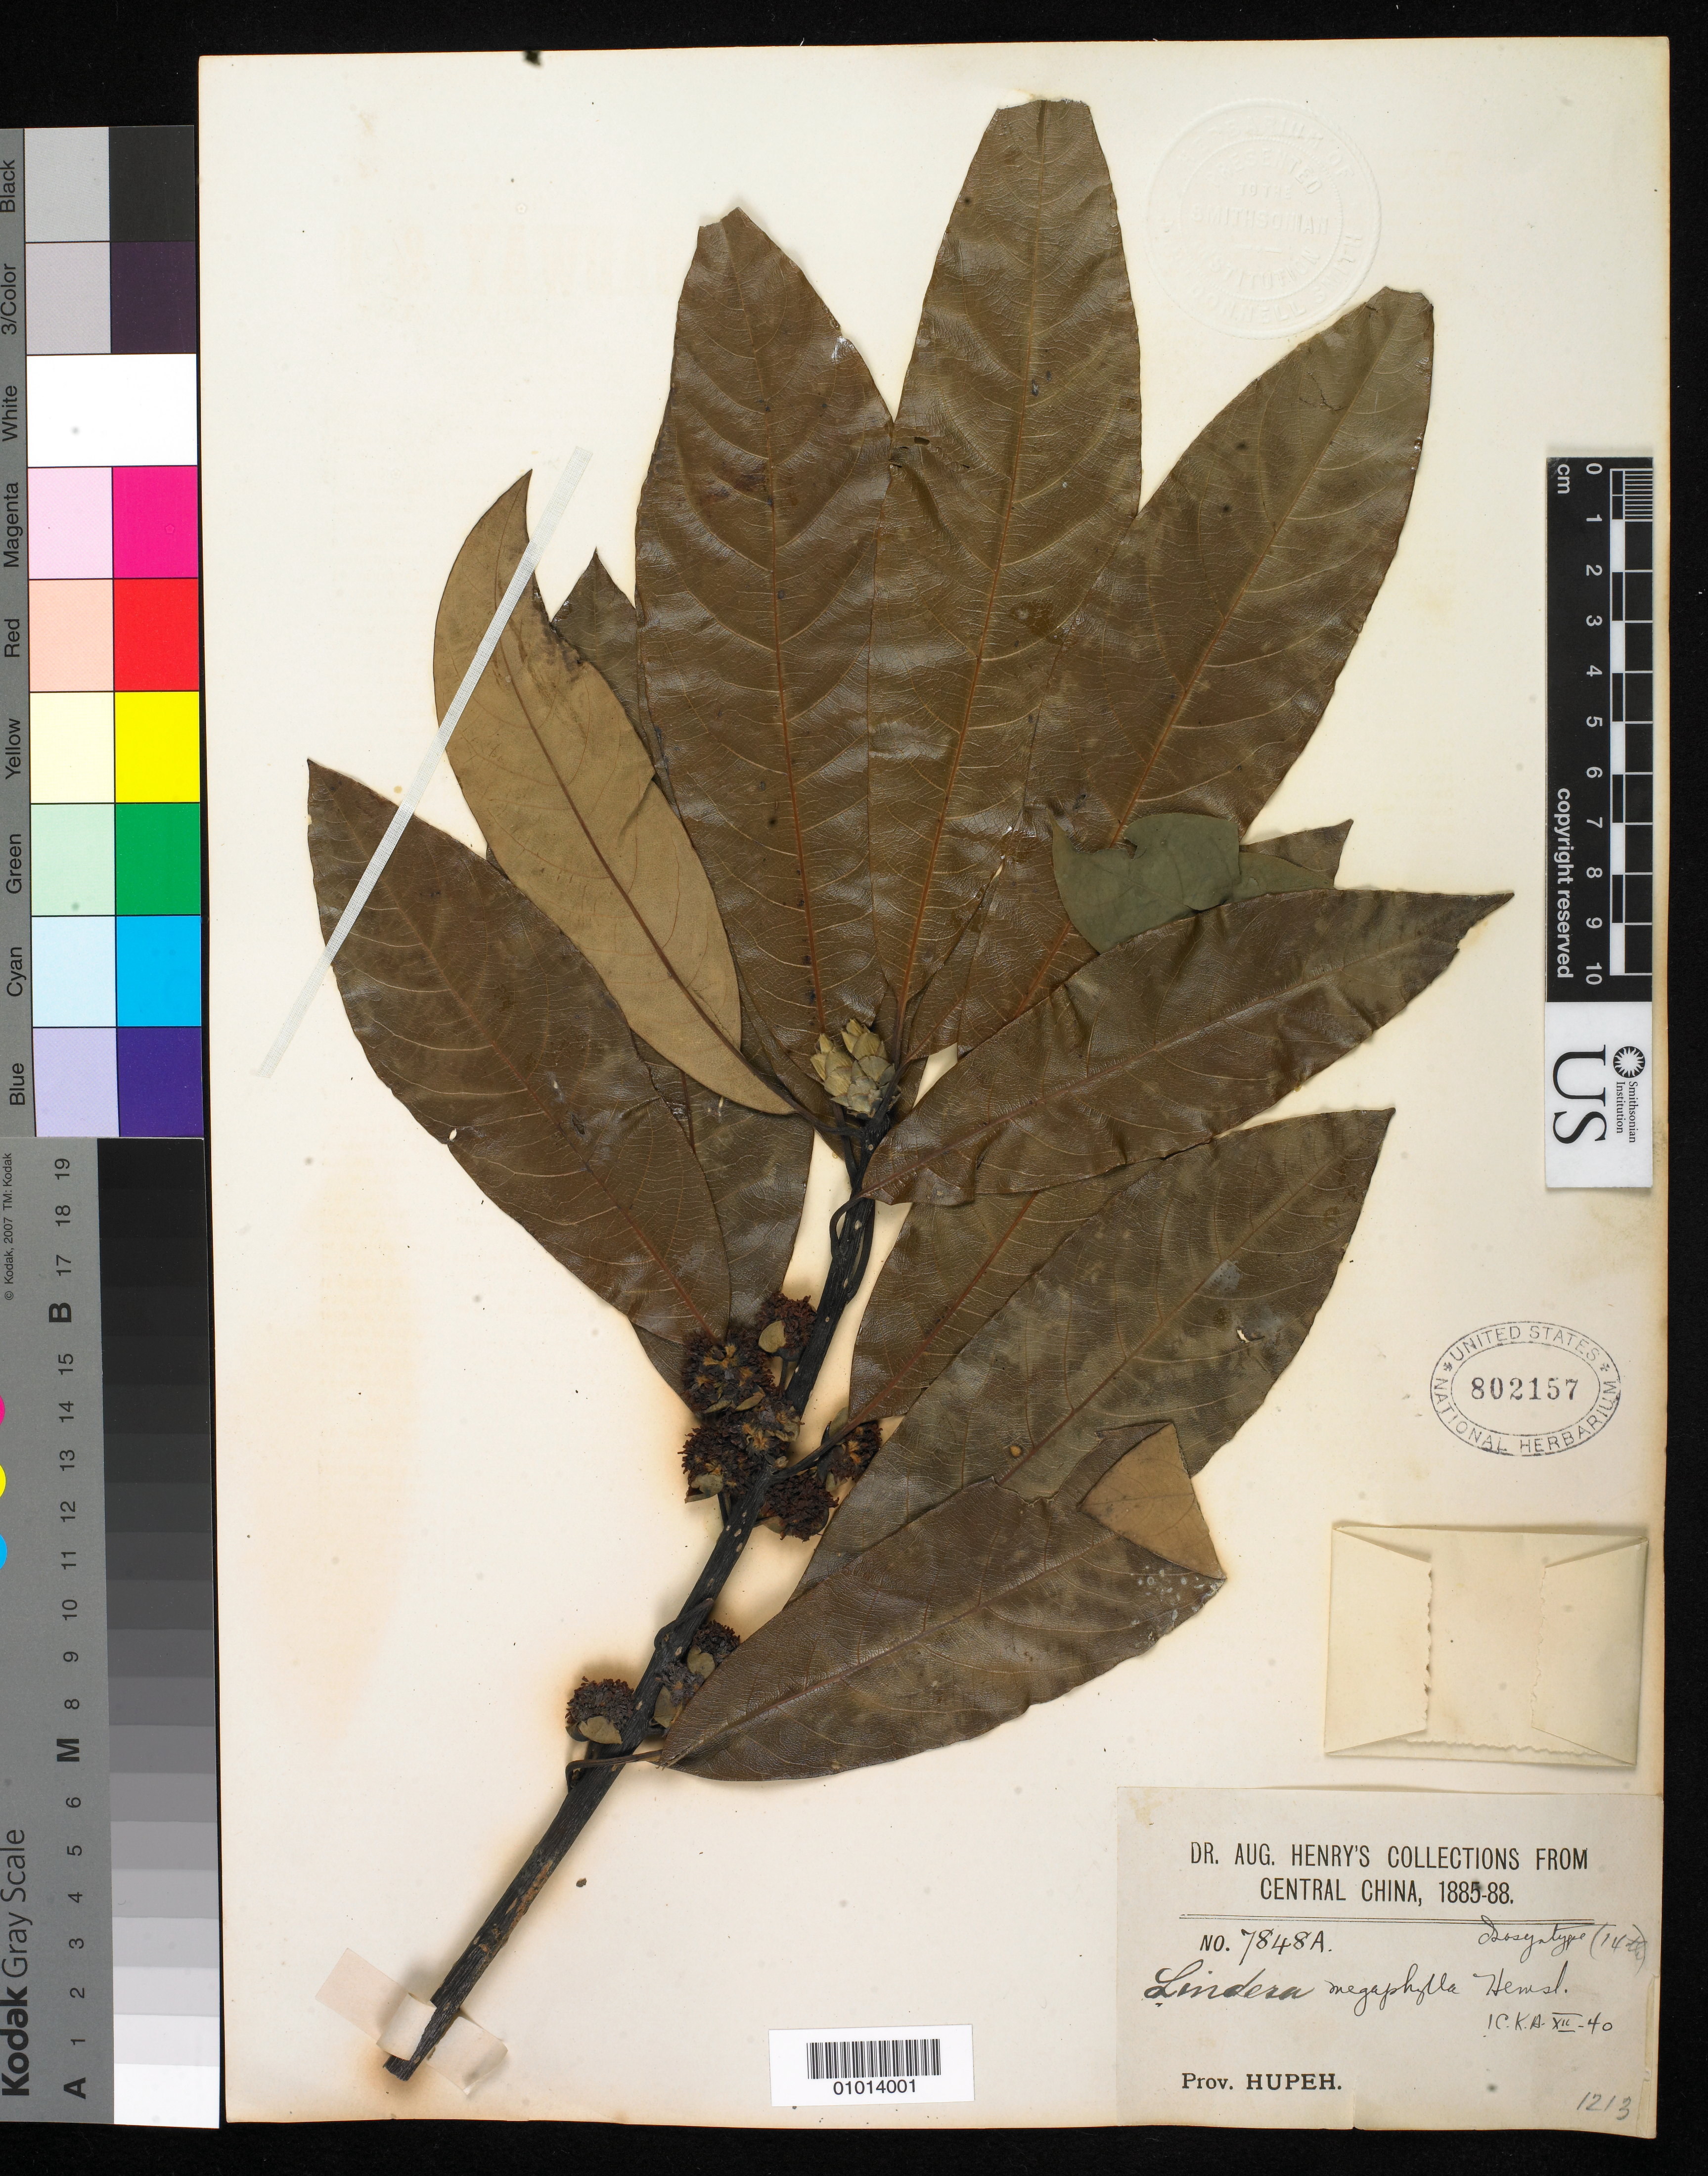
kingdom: Plantae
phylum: Tracheophyta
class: Magnoliopsida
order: Laurales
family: Lauraceae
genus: Lindera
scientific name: Lindera megaphylla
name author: Hemsl.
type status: Isosyntype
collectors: A. Henry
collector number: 7848 A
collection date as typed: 1885 to -- --- 1888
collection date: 1885/1888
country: China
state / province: Hubei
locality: Prov. Hupeh.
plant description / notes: Also a type of Benzoin grandifolium Rehder, nom. nov.; Specimen ex John Donnell Smith herbarium.; Replacement name for Lindera megaphylla Hemsl., non Benzoin megaphyllum Kuntze (1891).; Also a type of Lindera megaphylla Hemsl.; Specimen ex John Donnell Smith herbarium.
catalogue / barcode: US 802157